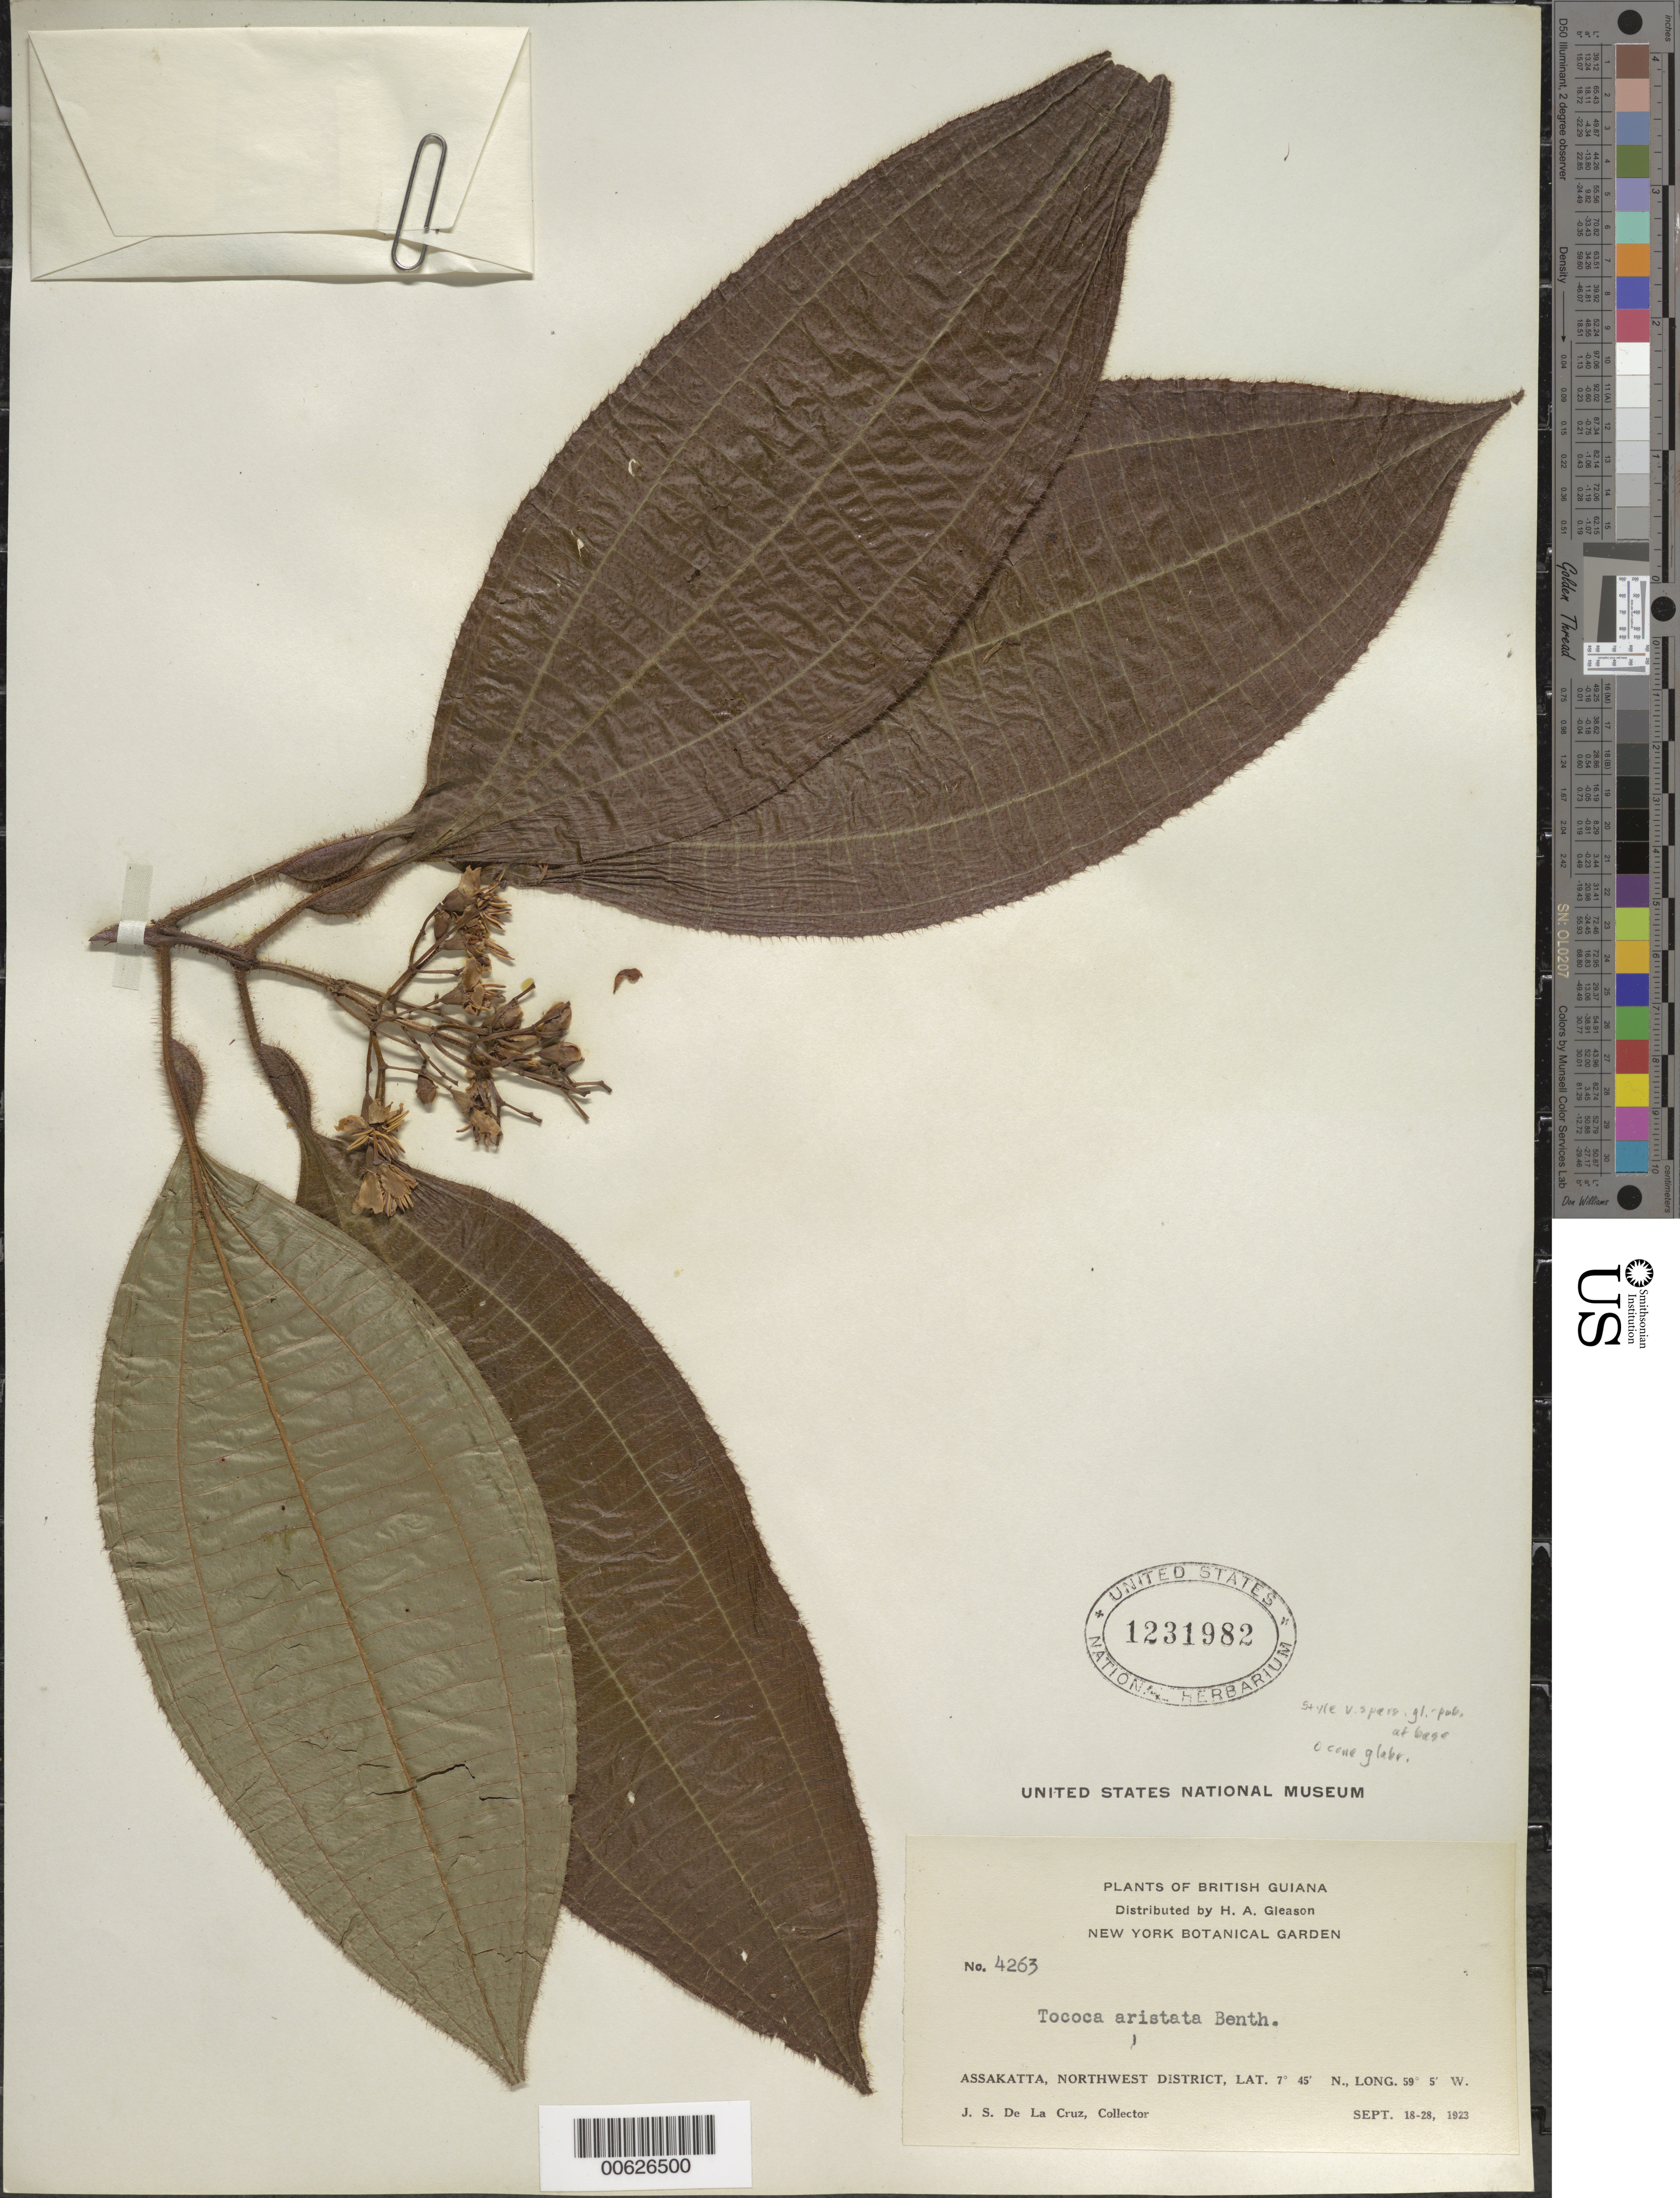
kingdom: Plantae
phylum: Tracheophyta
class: Magnoliopsida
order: Myrtales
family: Melastomataceae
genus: Tococa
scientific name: Tococa aristata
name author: Benth.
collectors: J. S. de la Cruz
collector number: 4263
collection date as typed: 18-Sep-23 to 28-Sep-23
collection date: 1923-09-18/1923-09-28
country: Guyana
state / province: Barima-Waini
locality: Assakatta, NW District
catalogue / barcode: US 1231982